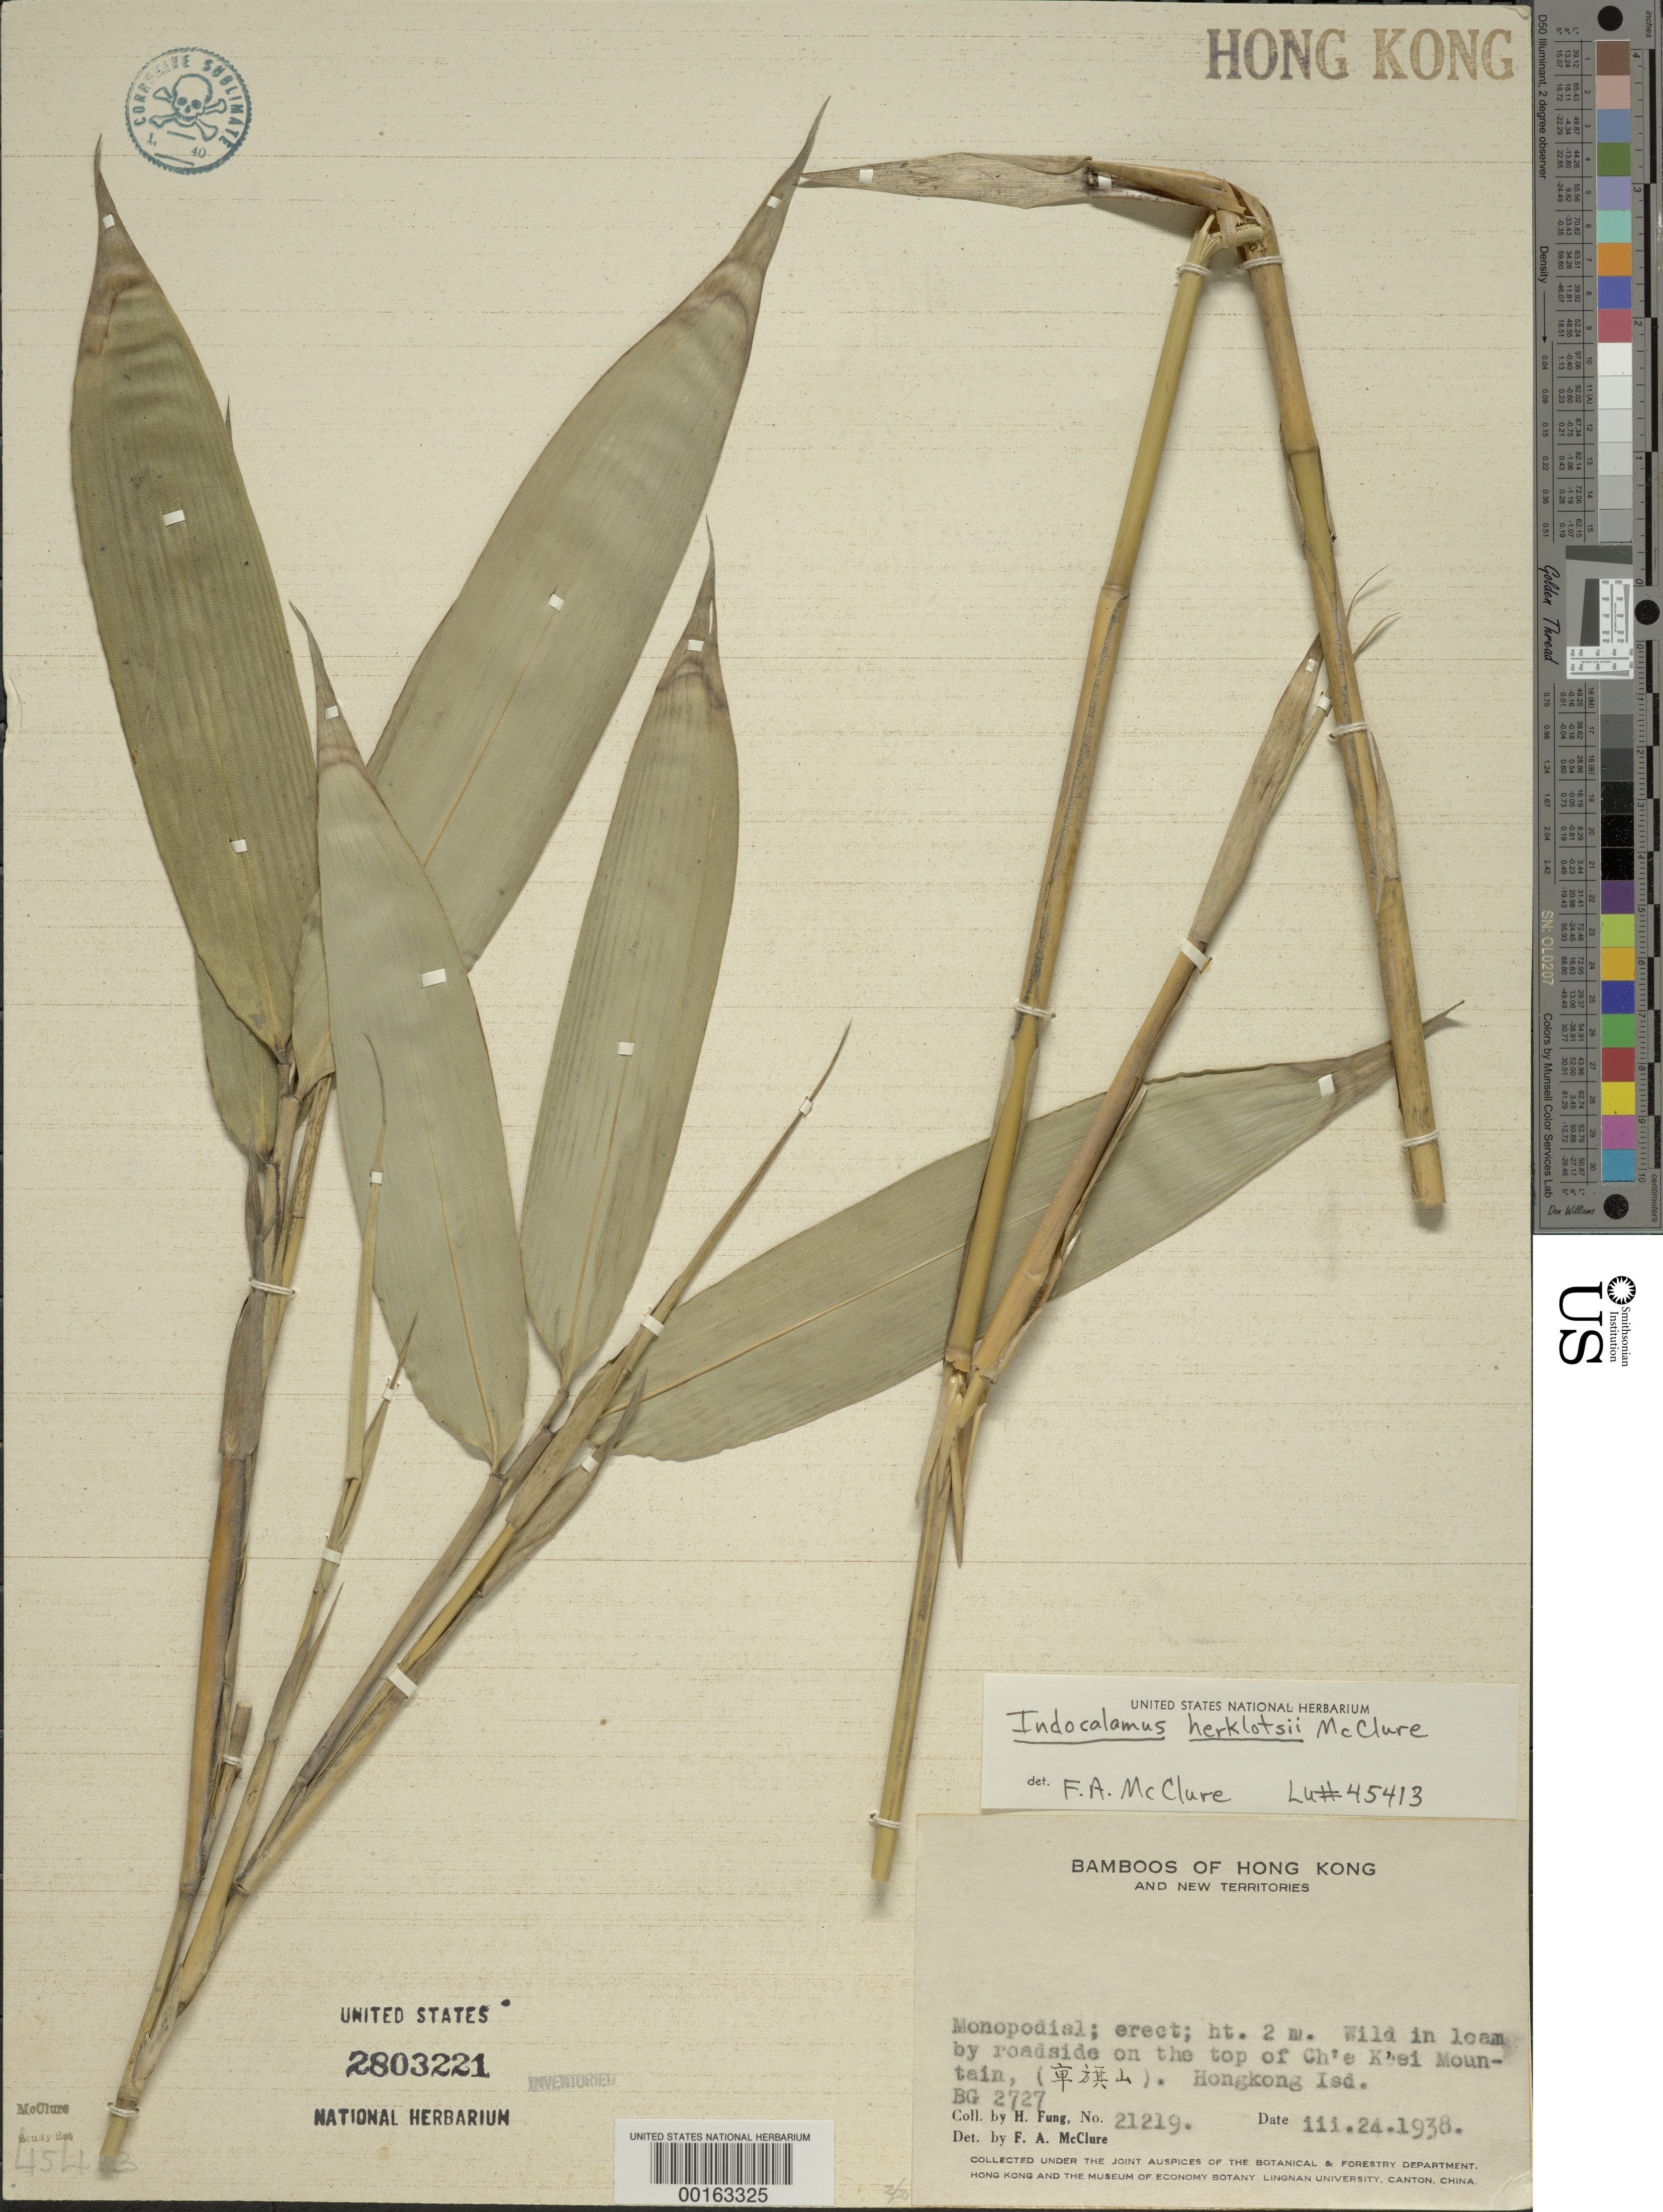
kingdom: Plantae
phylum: Tracheophyta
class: Liliopsida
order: Poales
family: Poaceae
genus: Indocalamus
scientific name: Indocalamus herklotsii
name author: McClure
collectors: H. L. Fung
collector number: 21219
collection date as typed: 24 Mar 1938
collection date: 1938-03-24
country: China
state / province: Hong Kong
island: Hong Kong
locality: Ch'e k'ei mt., ling. univ. bg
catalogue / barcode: US 2803221